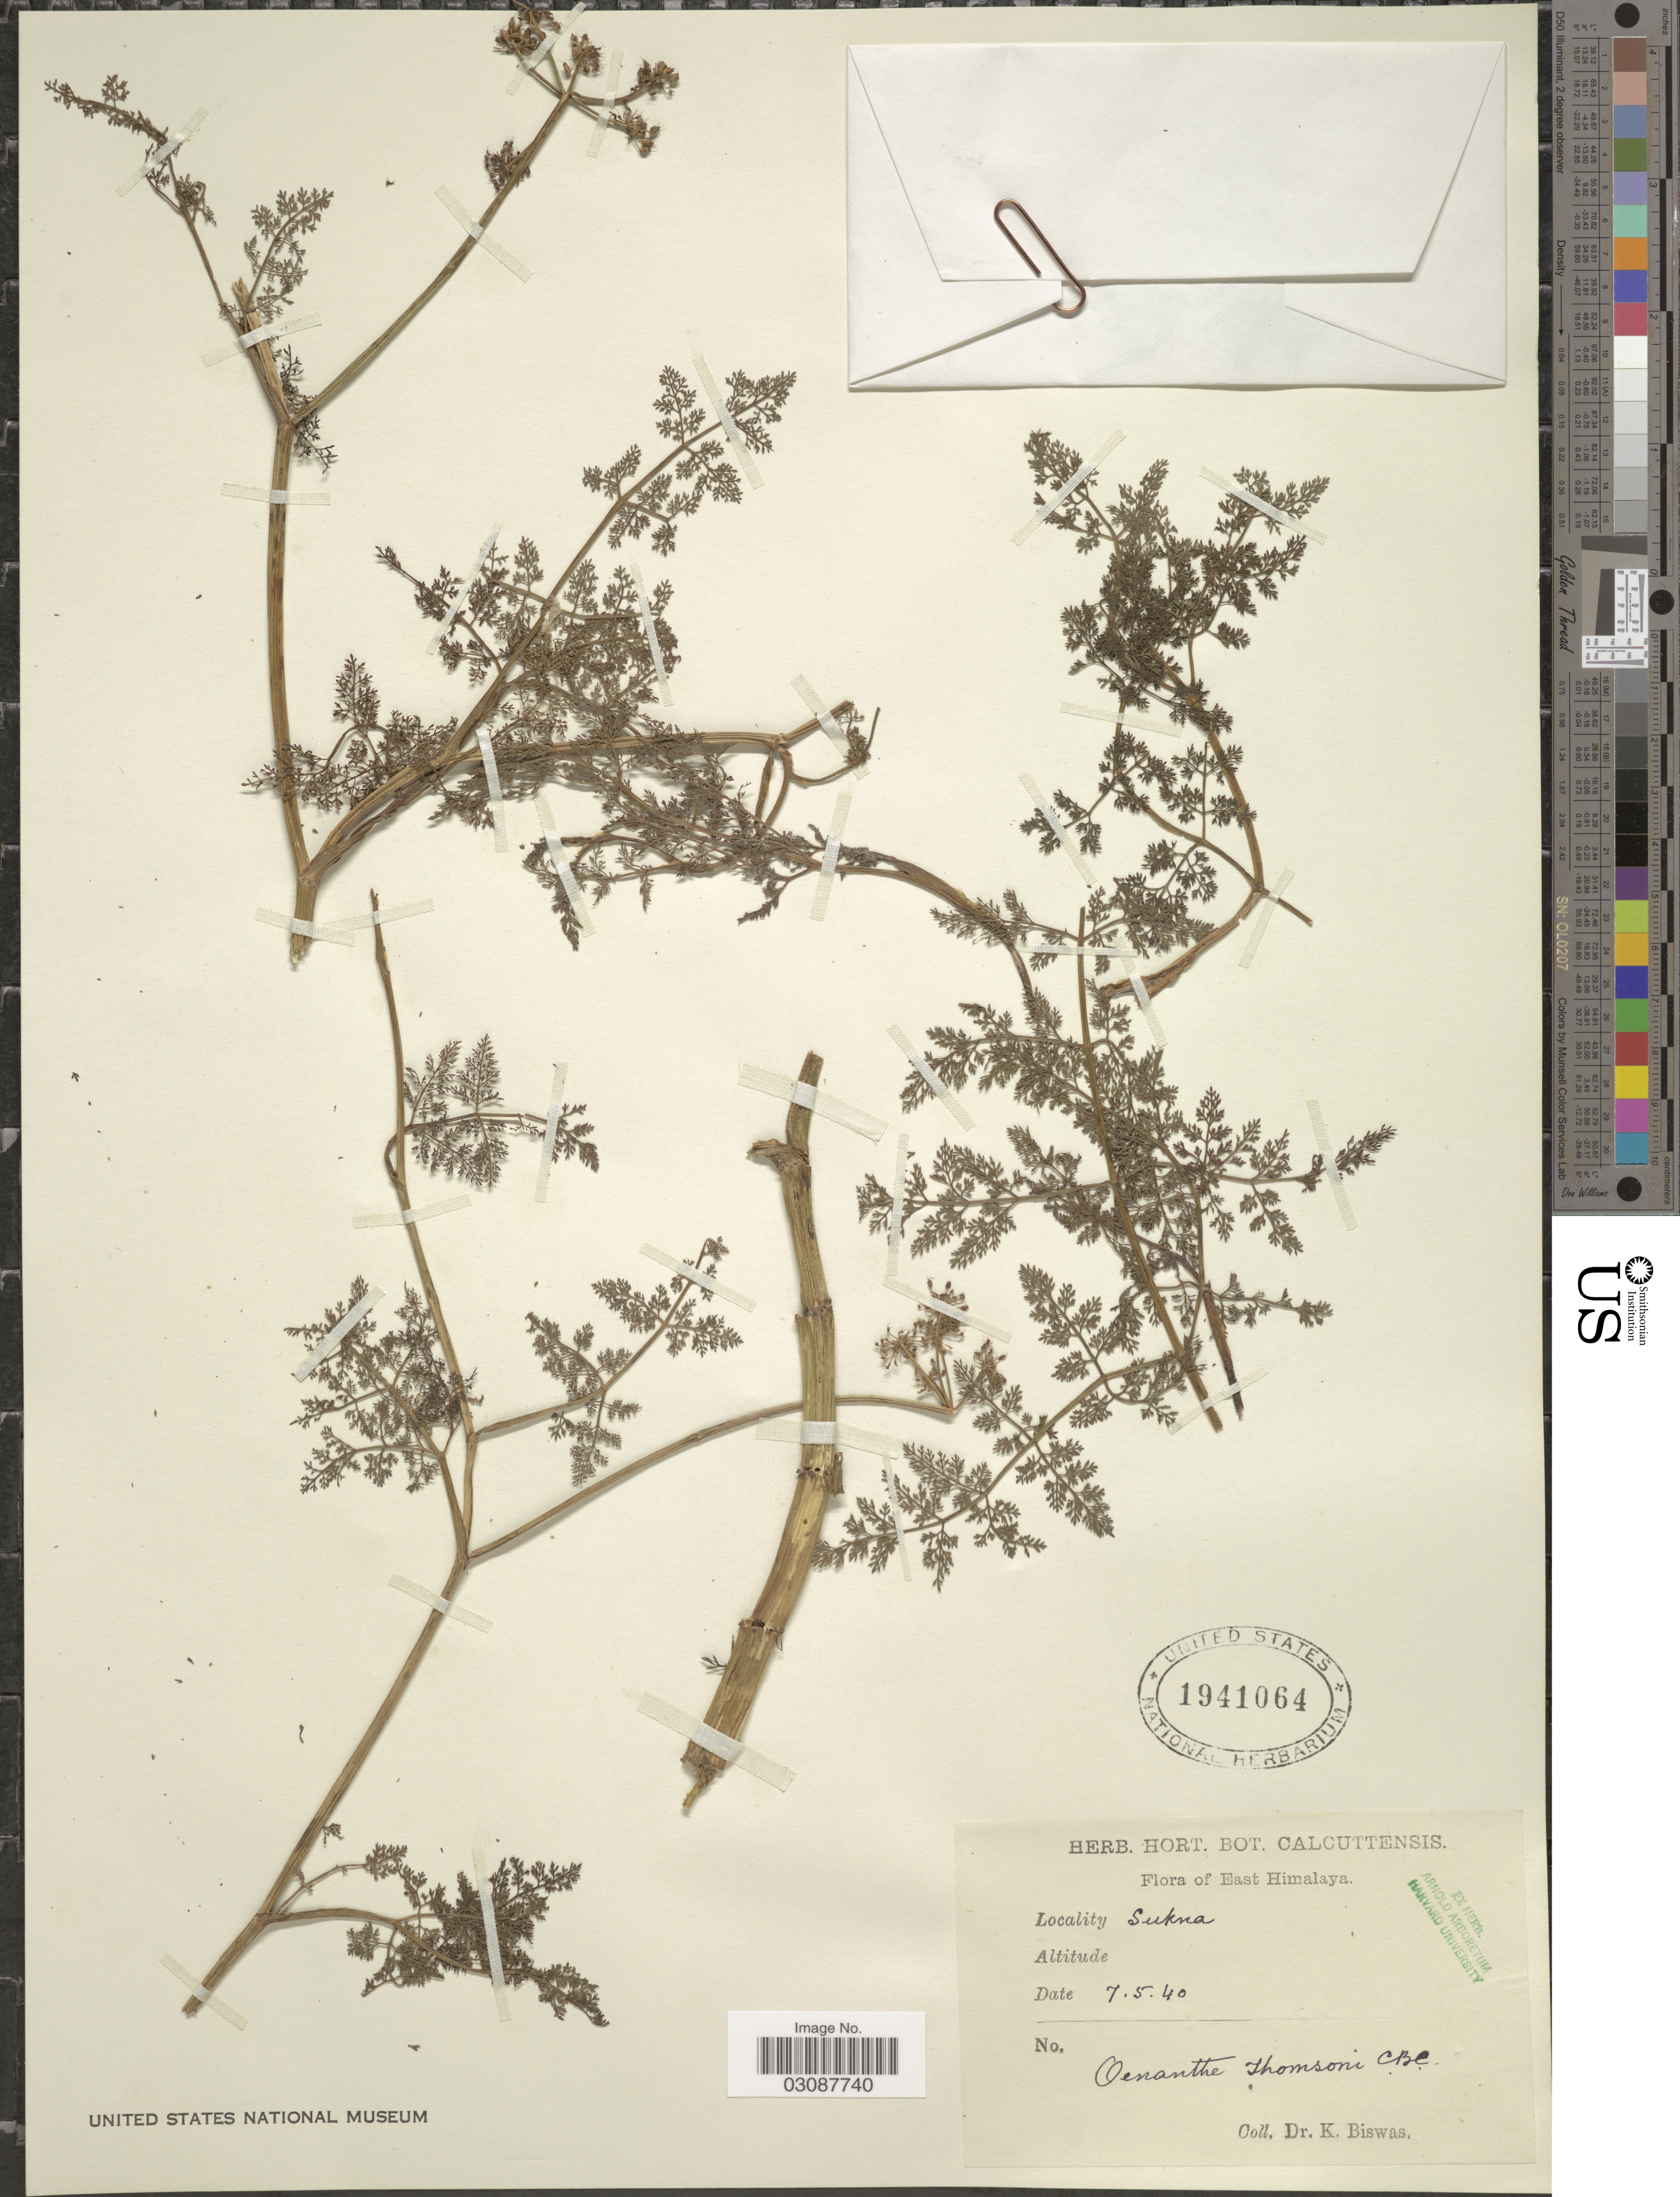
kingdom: Plantae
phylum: Tracheophyta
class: Magnoliopsida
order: Apiales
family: Apiaceae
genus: Oenanthe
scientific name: Oenanthe thomsonii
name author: C.B. Clarke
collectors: K. Biswas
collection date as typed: Transcribed d/m/y: 7/5/40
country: India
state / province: West Bengal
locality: East Himalaya, Sukna.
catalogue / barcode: US 1941064